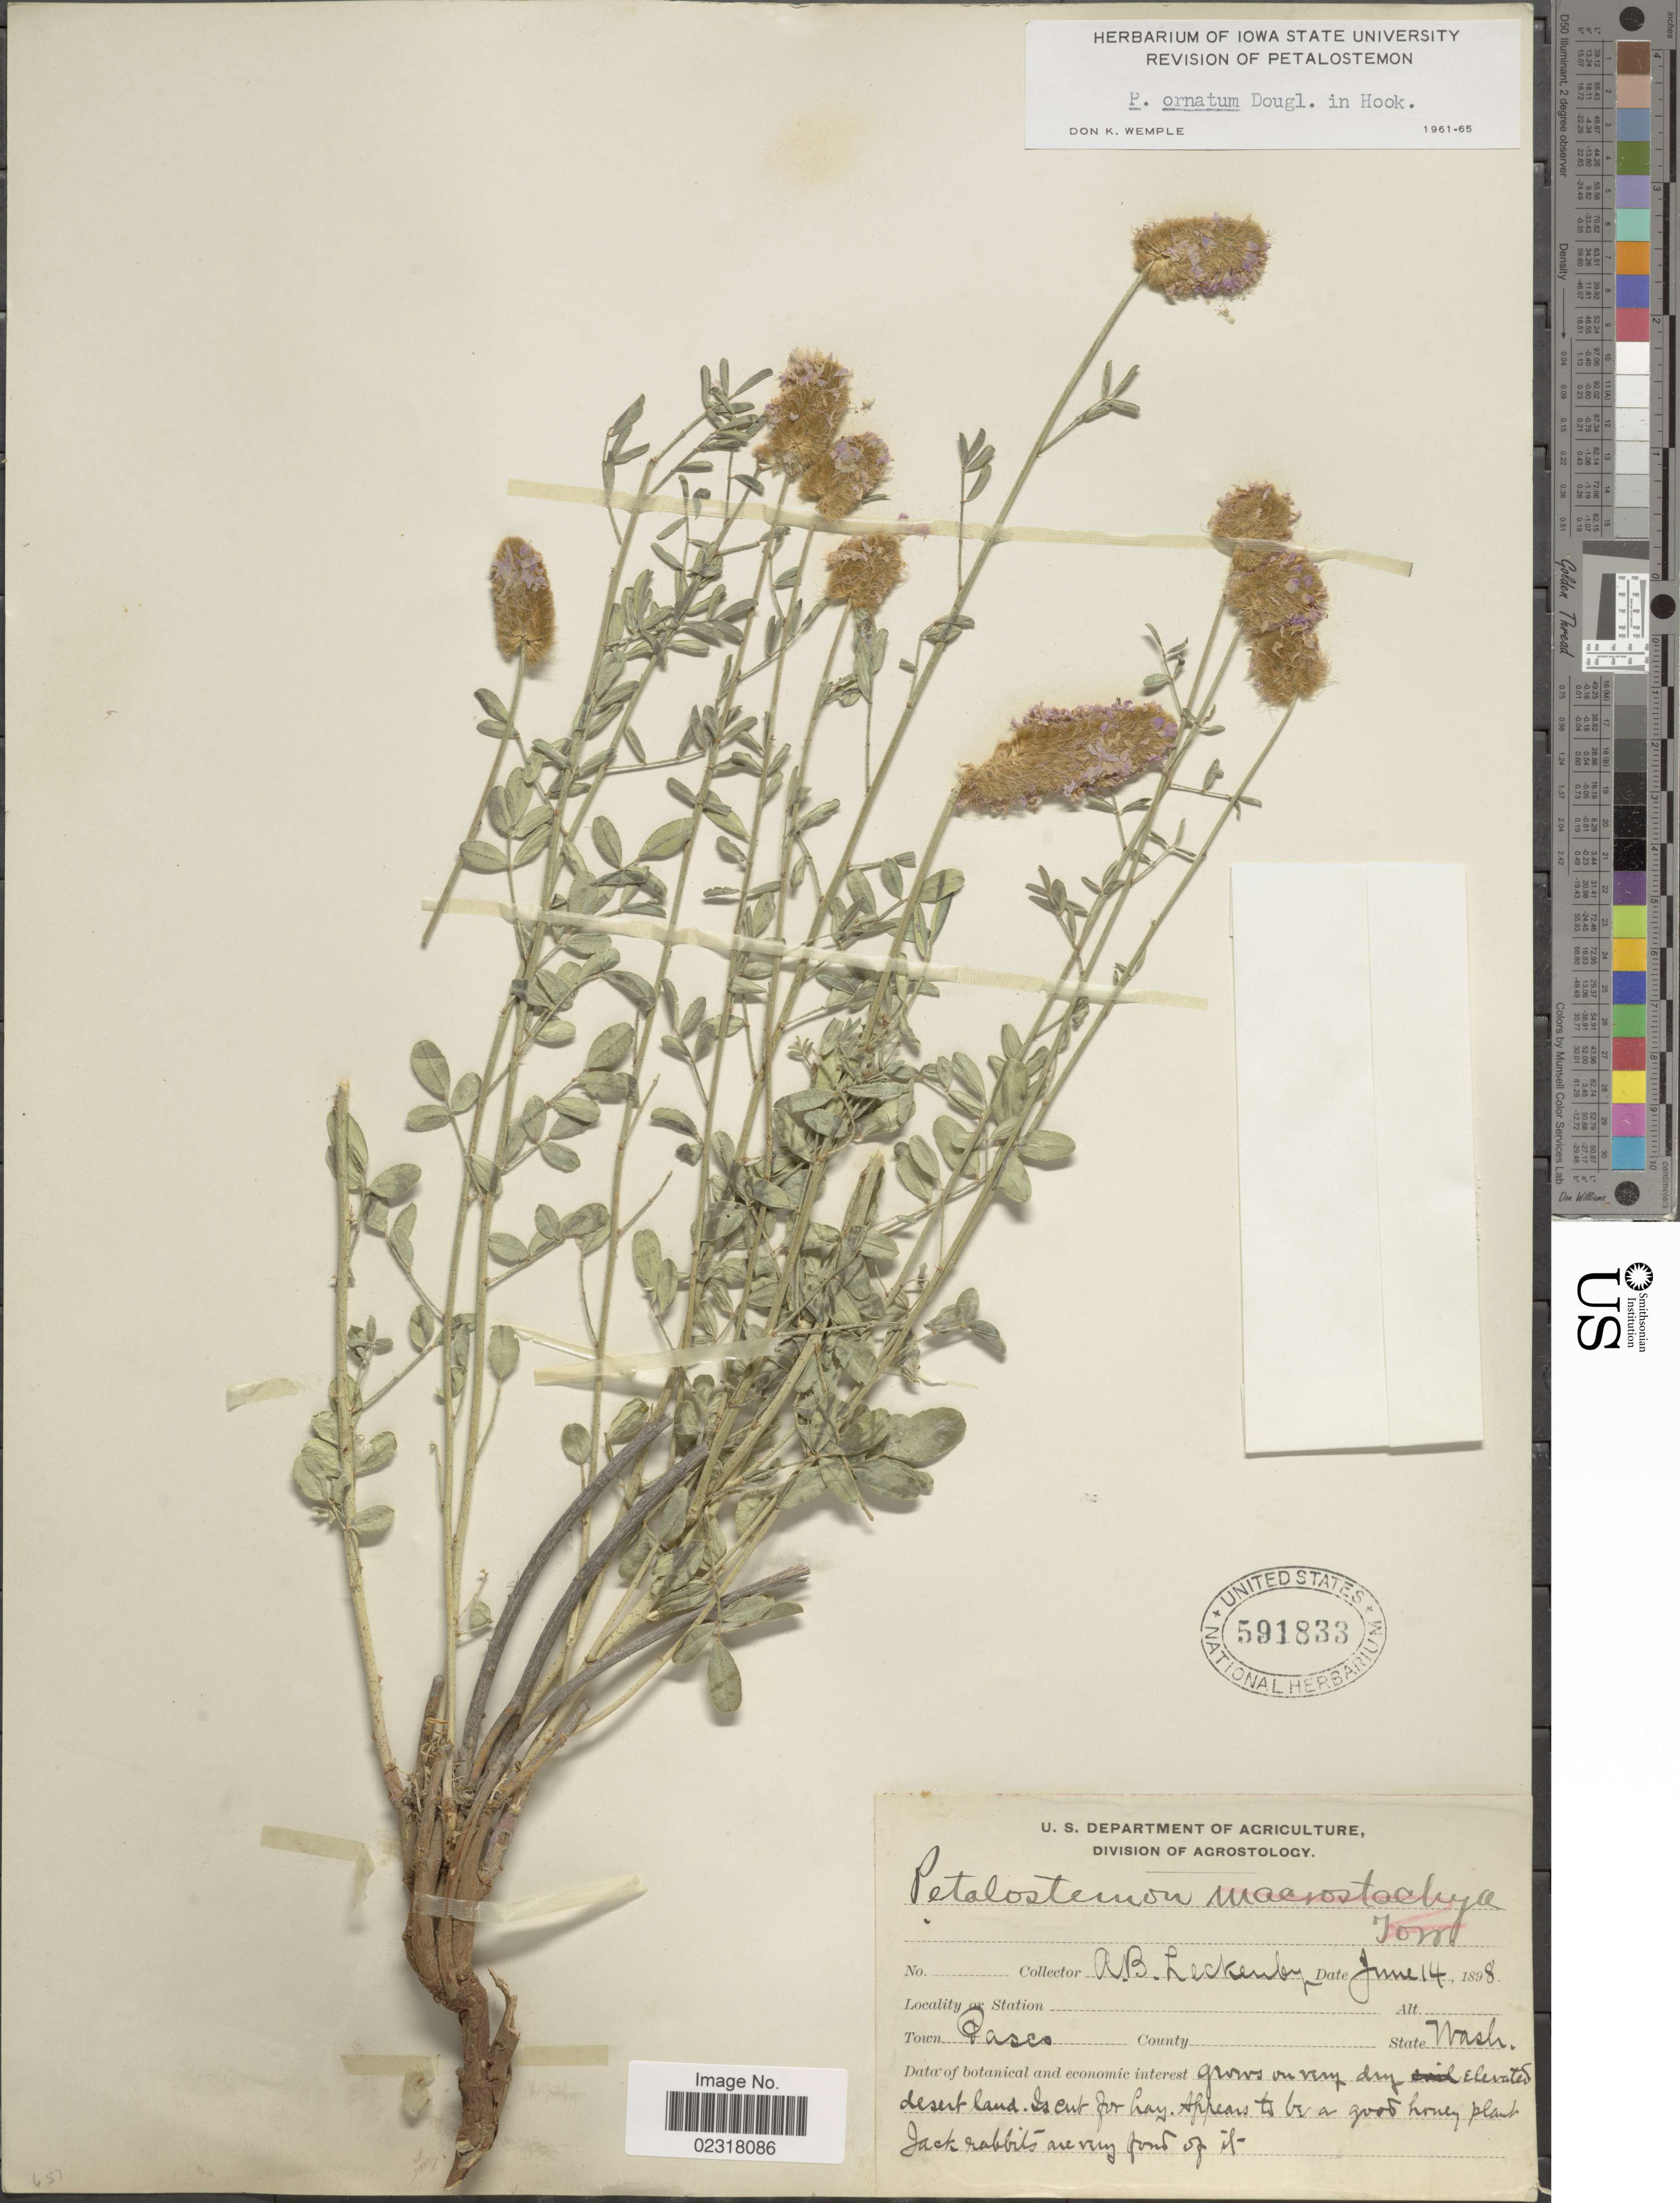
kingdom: Plantae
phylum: Tracheophyta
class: Magnoliopsida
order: Fabales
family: Fabaceae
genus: Dalea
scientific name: Dalea ornata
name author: (Hook.) Eaton & Wright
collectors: A. Leckenby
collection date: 1898-06-14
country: United States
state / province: Washington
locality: Pasco Town., on very dry elevated desert land.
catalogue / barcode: US 591833